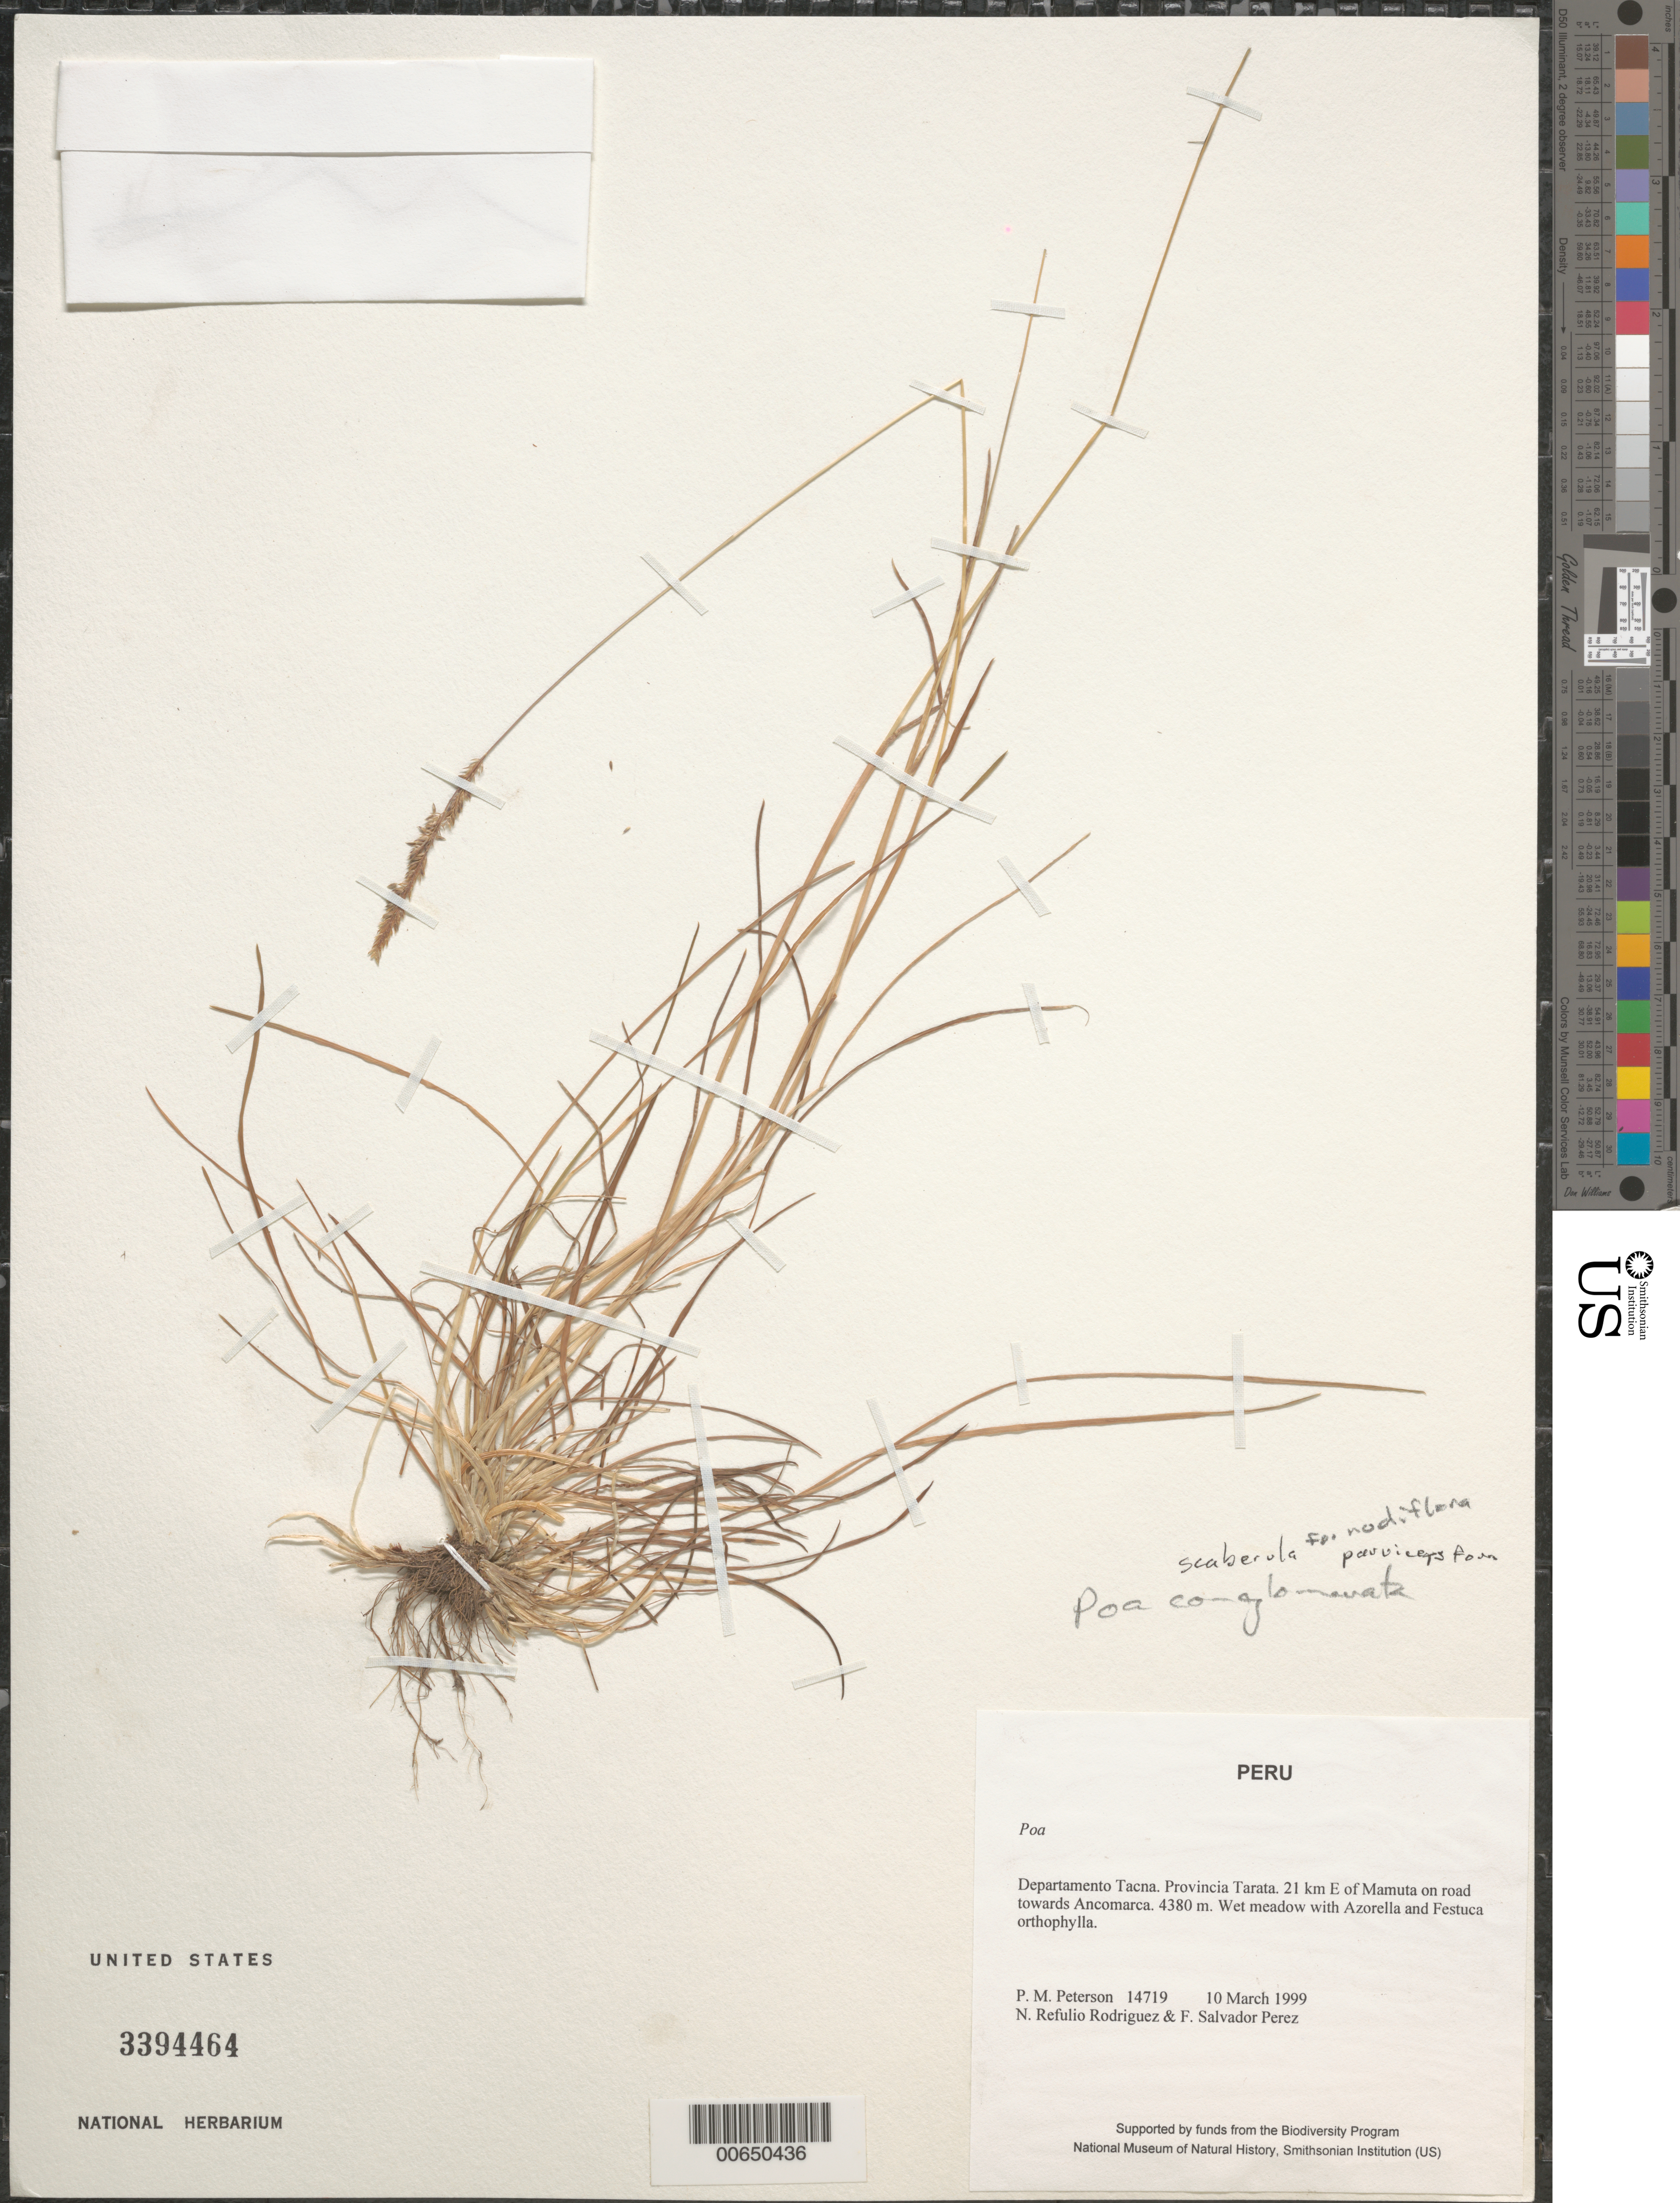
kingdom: Plantae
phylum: Tracheophyta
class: Liliopsida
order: Poales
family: Poaceae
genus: Poa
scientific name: Poa scaberula f. nudiflora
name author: Hauman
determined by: Soreng, Robert J., Research Associate (BOT), Smithsonian Institution - National Museum of Natural History (UNITED STATES)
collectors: P. M. Peterson, N. Refulio-Rodríguez & F. Salvador Perez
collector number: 14719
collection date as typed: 10 Mar 1999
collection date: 1999-03-10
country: Peru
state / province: Tacna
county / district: Tarata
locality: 21 km E of Mamuta on road towards Ancomarca.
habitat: Wet meadow with Azorella and Festuca orthophylla.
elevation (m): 4380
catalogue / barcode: US 3394464